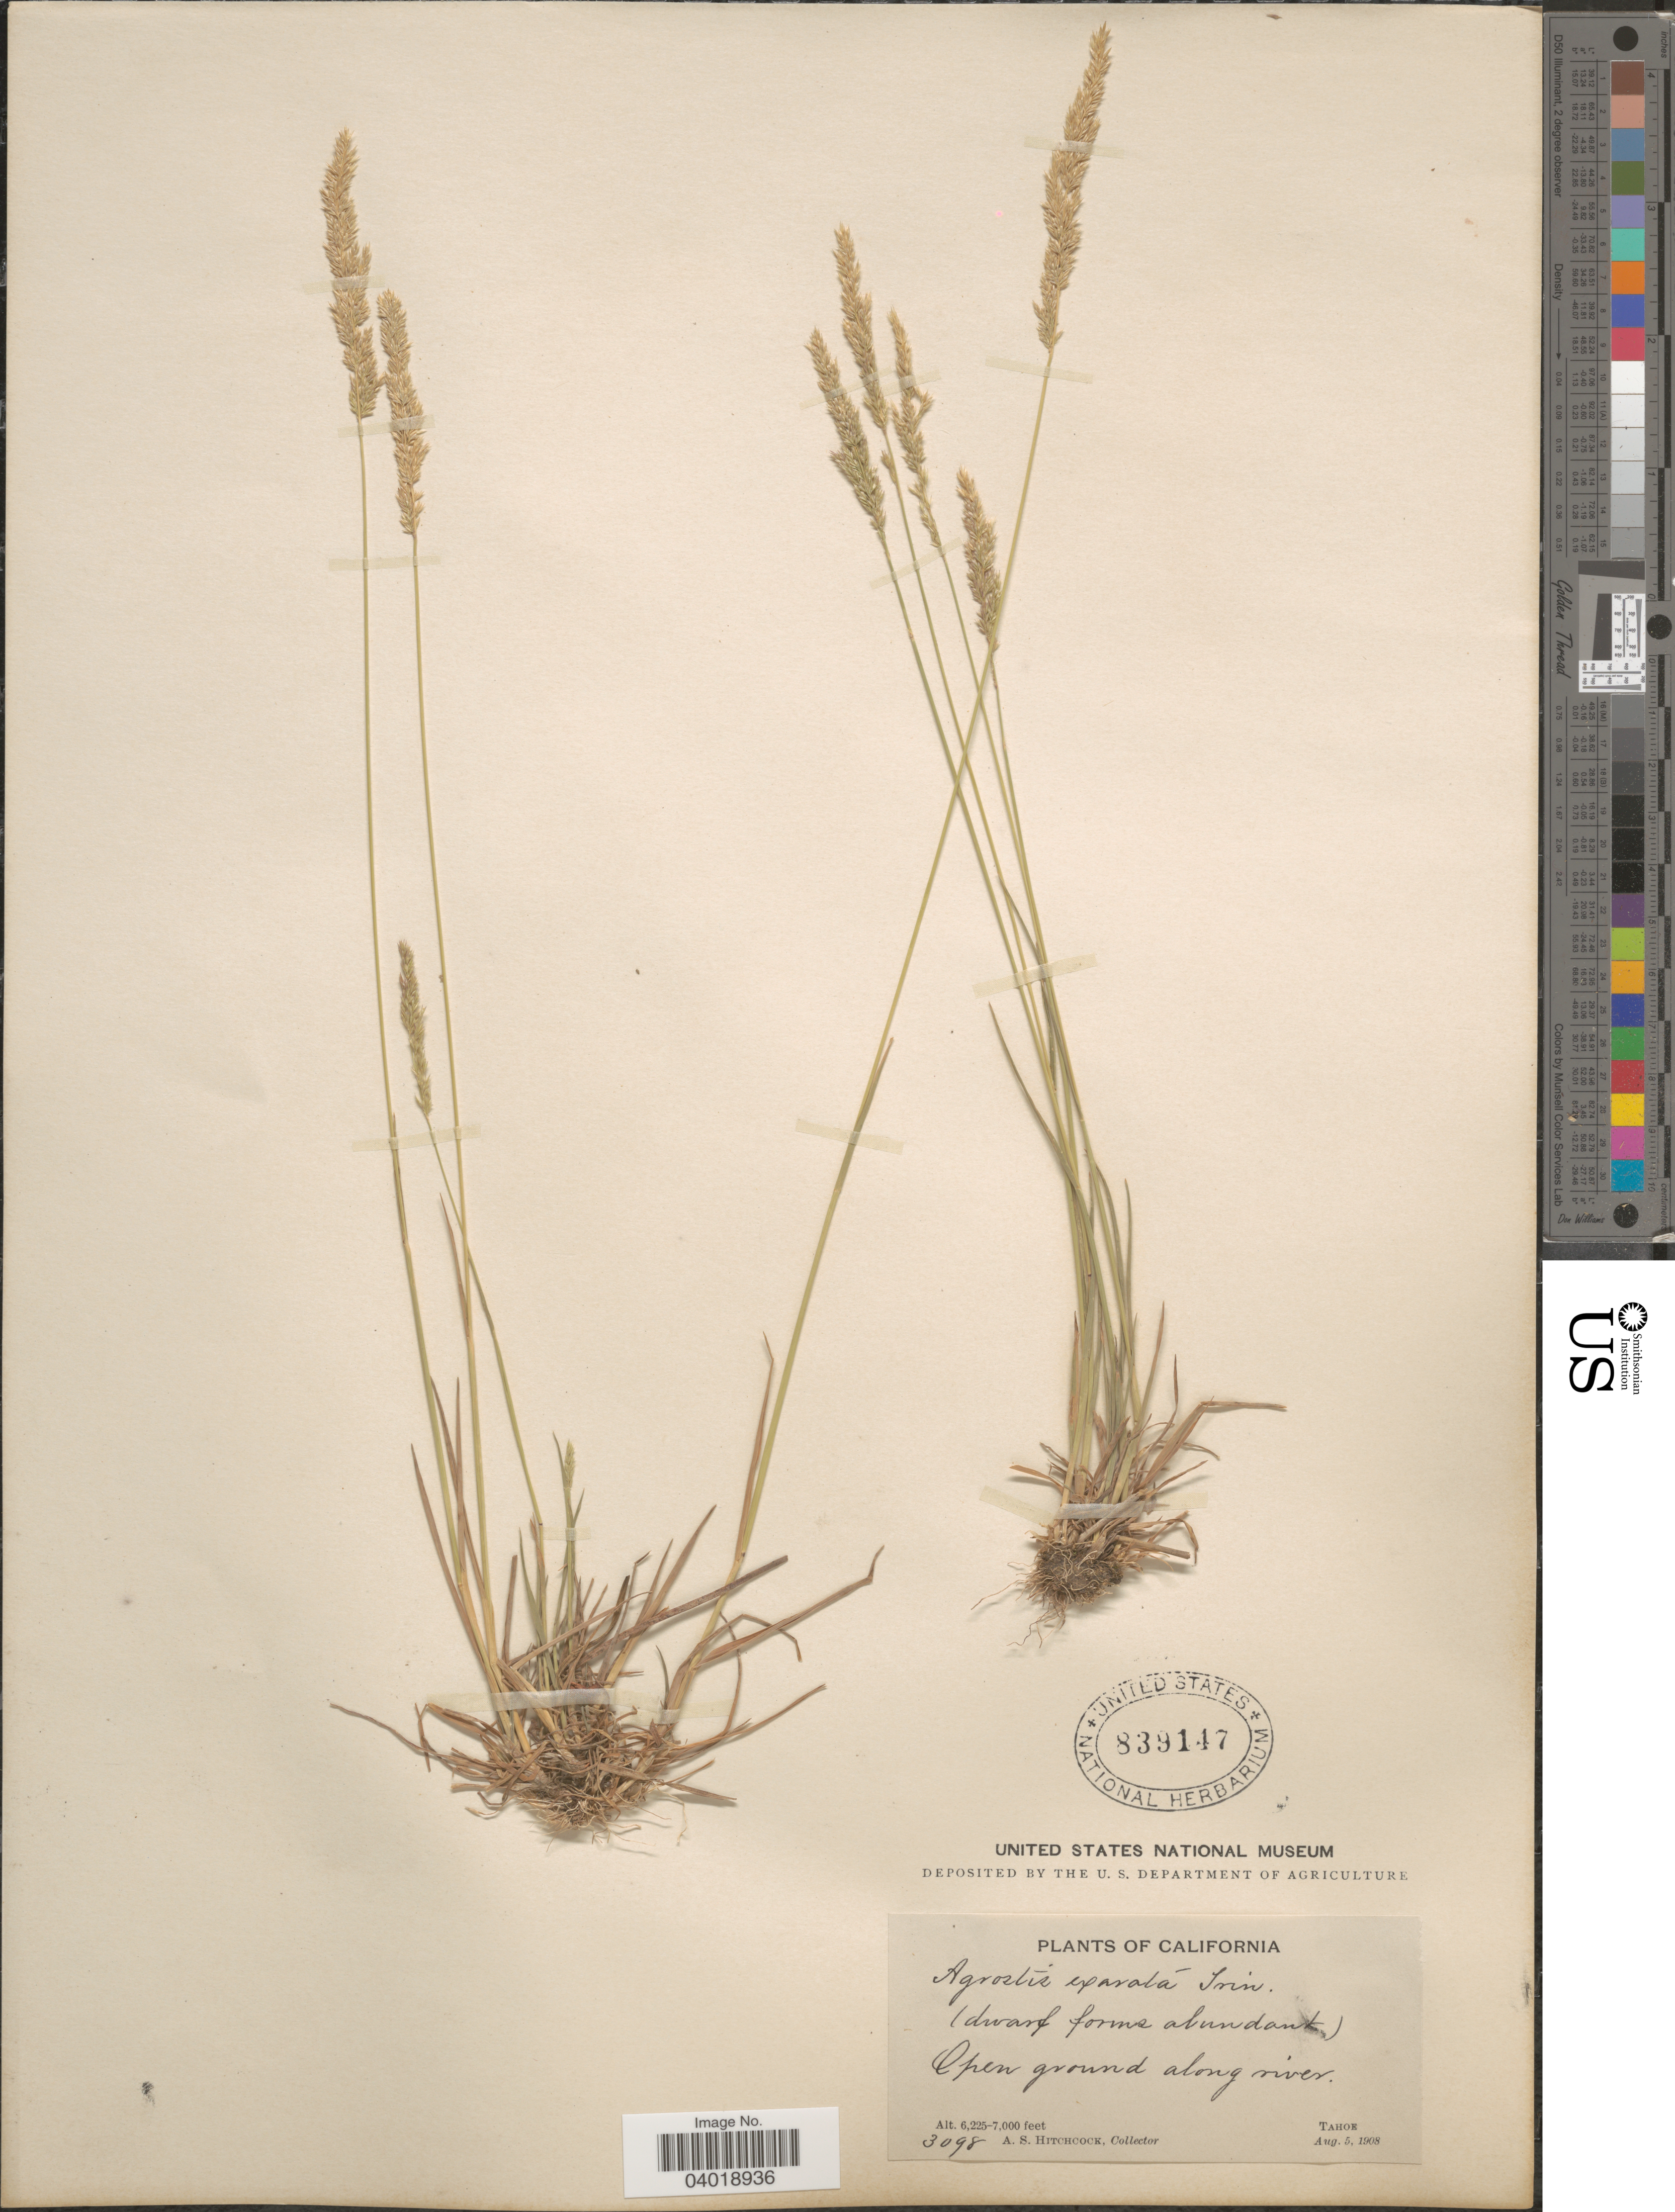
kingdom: Plantae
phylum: Tracheophyta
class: Liliopsida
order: Poales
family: Poaceae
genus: Agrostis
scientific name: Agrostis exarata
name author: Trin.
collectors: A. S. Hitchcock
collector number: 3098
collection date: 1908-08-05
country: United States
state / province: California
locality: Open ground along river. Tahoe.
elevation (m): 1897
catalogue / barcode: US 839147